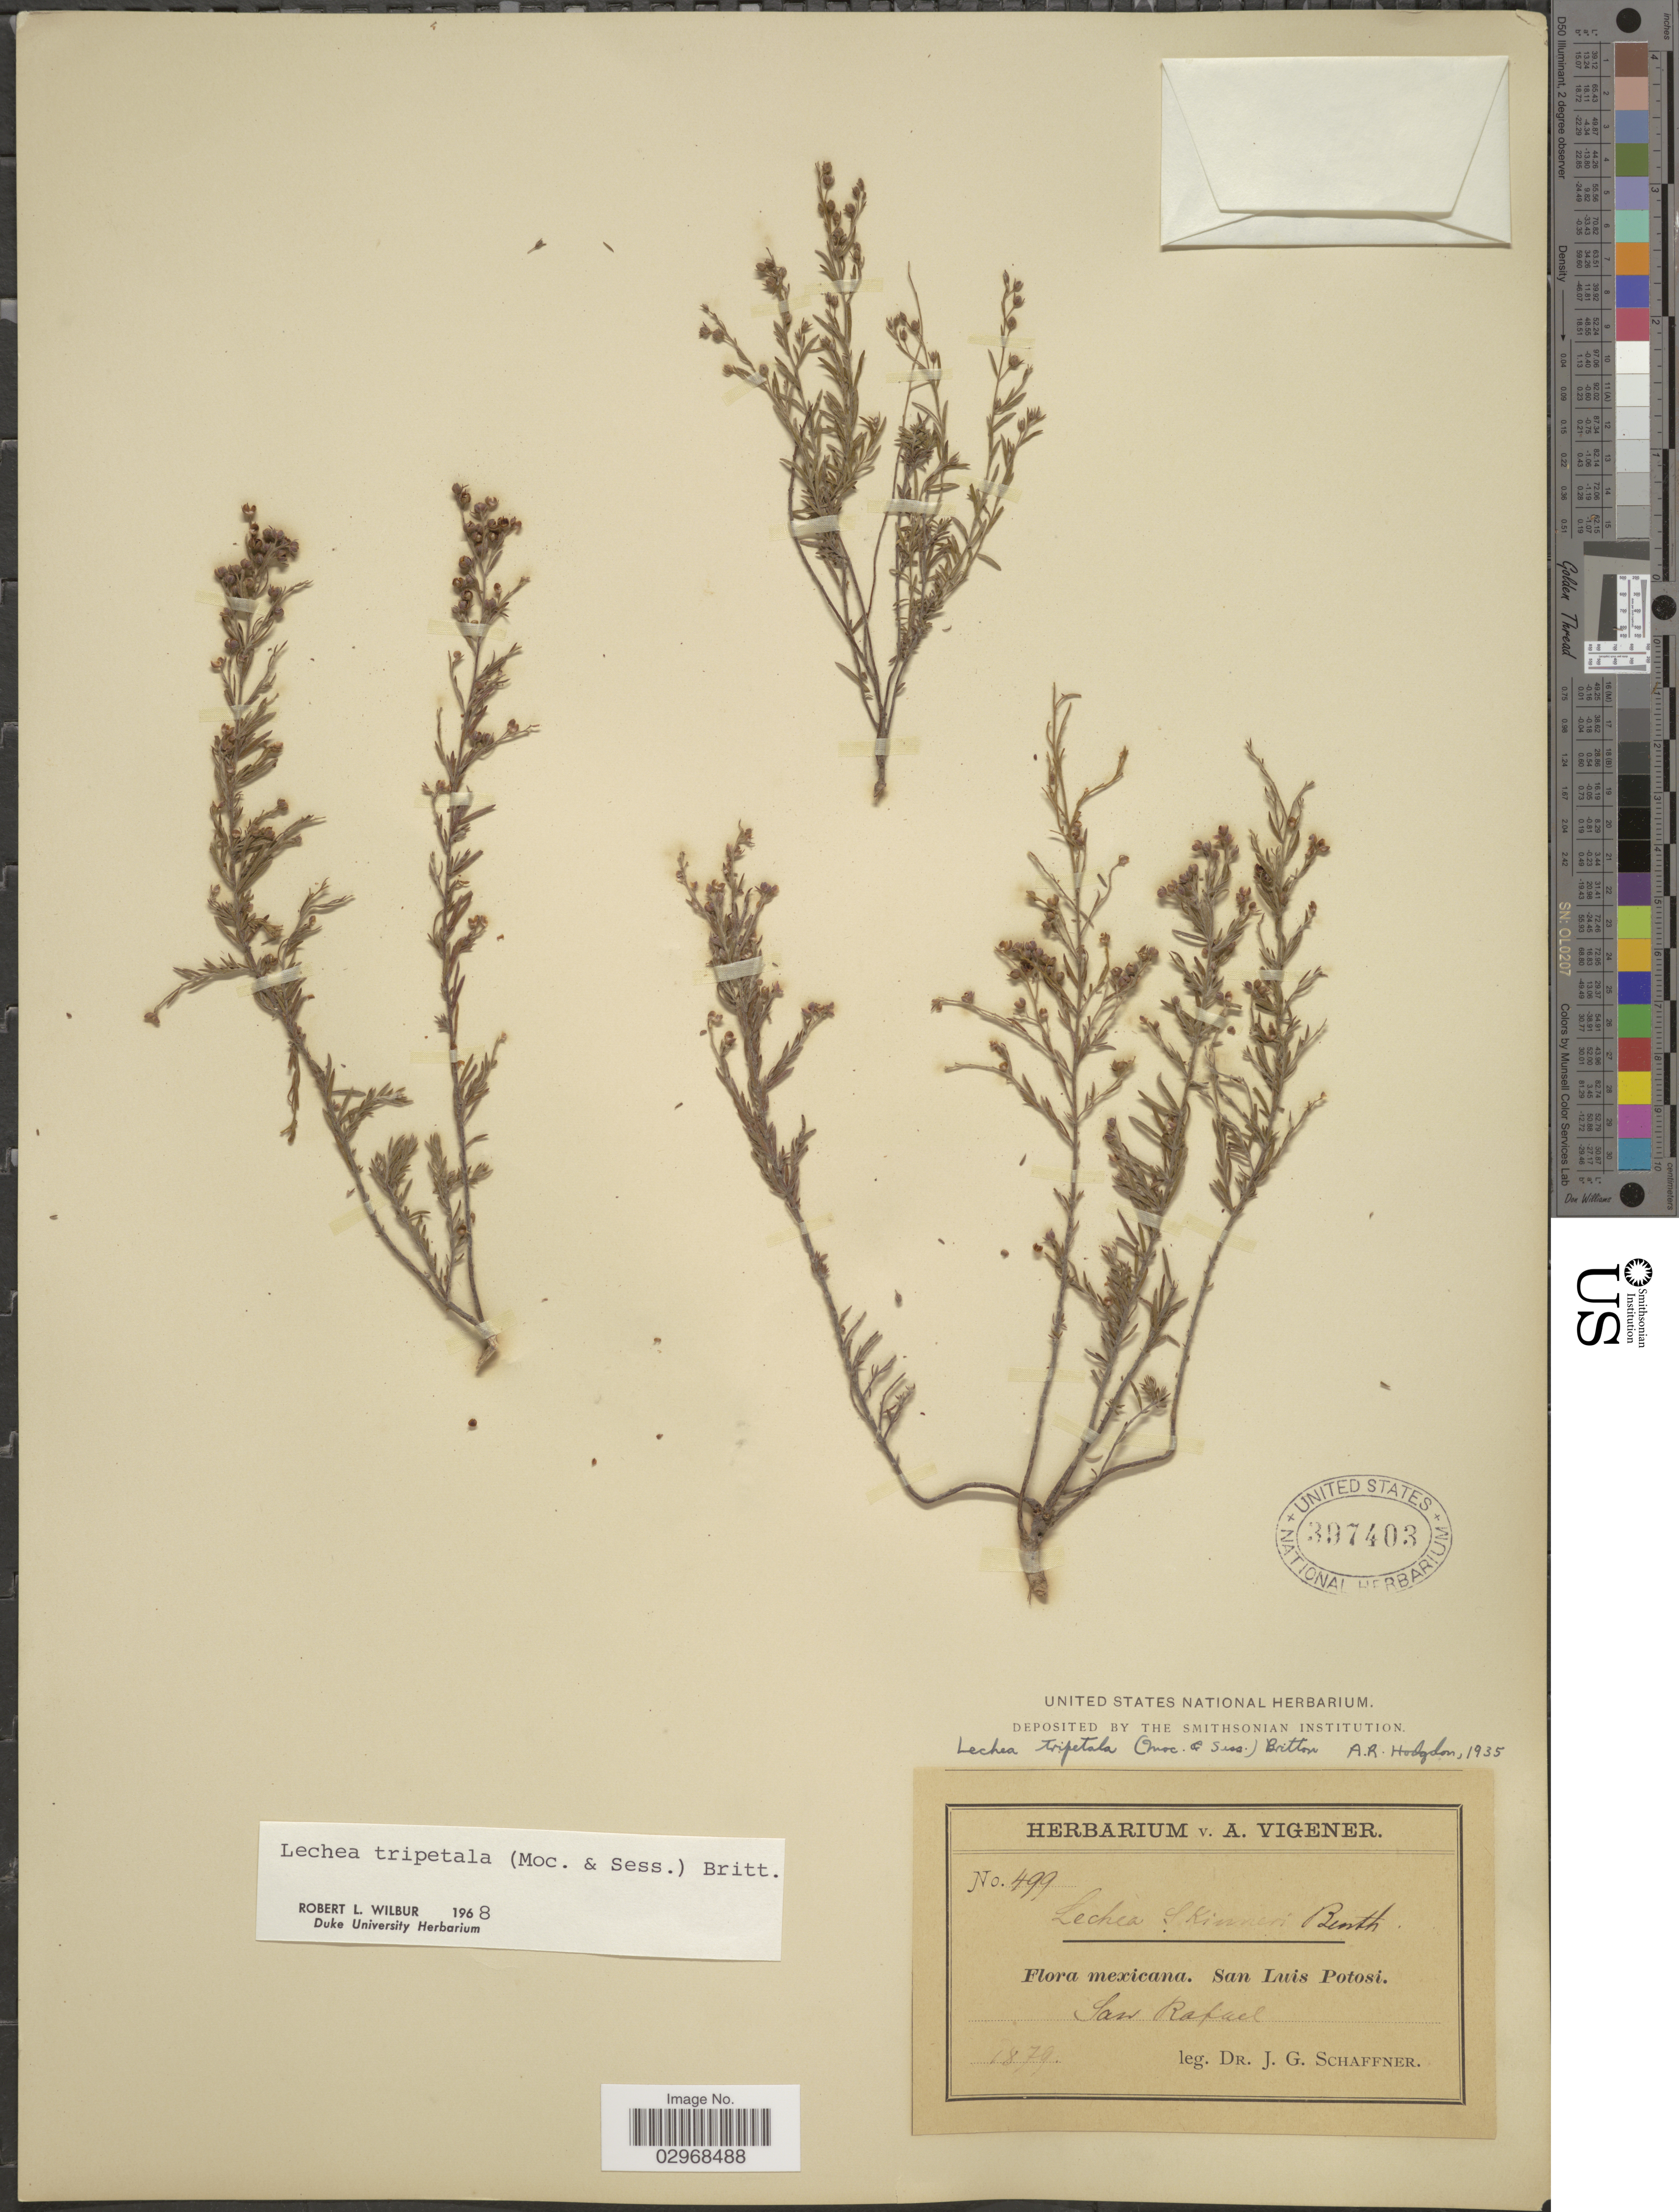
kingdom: Plantae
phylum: Tracheophyta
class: Magnoliopsida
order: Malvales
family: Cistaceae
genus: Lechea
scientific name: Lechea tripetala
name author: (Moc. & Sessé ex Dunal) Britton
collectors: J. G. Schaffner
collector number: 499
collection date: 1879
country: Mexico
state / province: San Luis Potosí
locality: San Rafael.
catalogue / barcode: US 397403